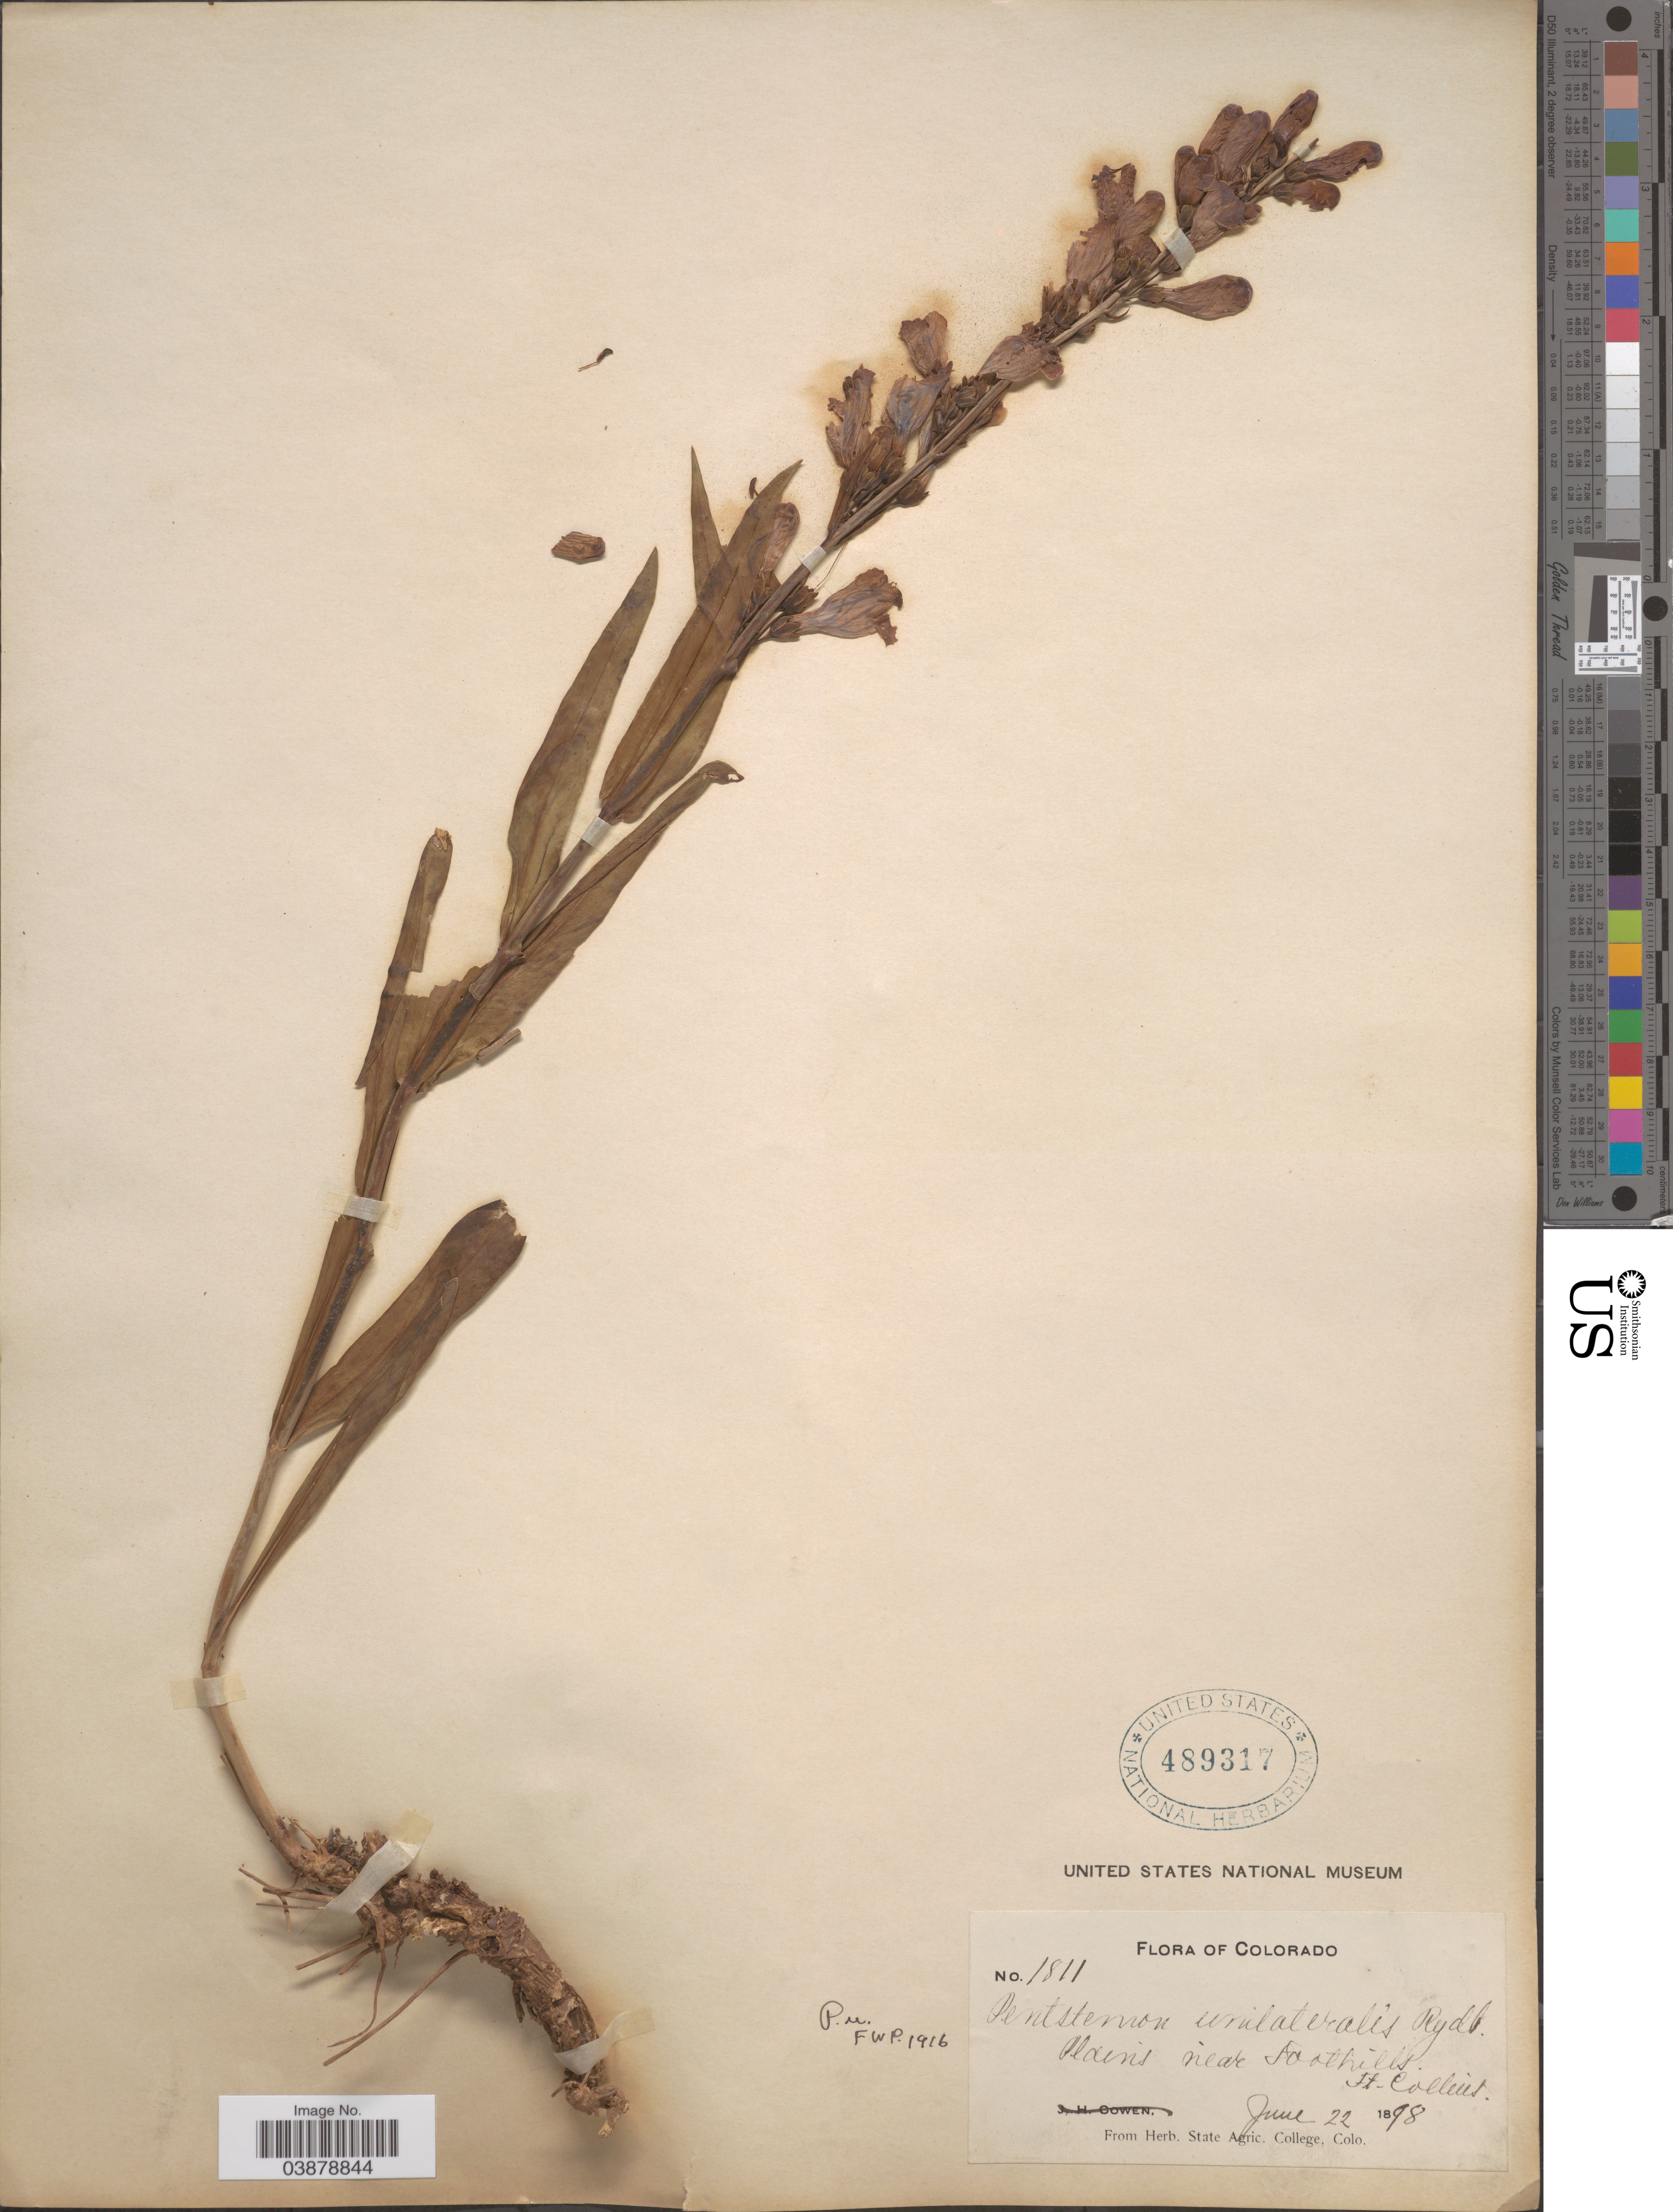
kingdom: Plantae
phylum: Tracheophyta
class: Magnoliopsida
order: Lamiales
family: Plantaginaceae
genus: Penstemon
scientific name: Penstemon unilateralis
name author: Rydb.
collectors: ex herb. State Agric. College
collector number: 1811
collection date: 1898-06-22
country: United States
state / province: Colorado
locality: Plains near Foothills. St. Collins.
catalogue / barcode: US 489317